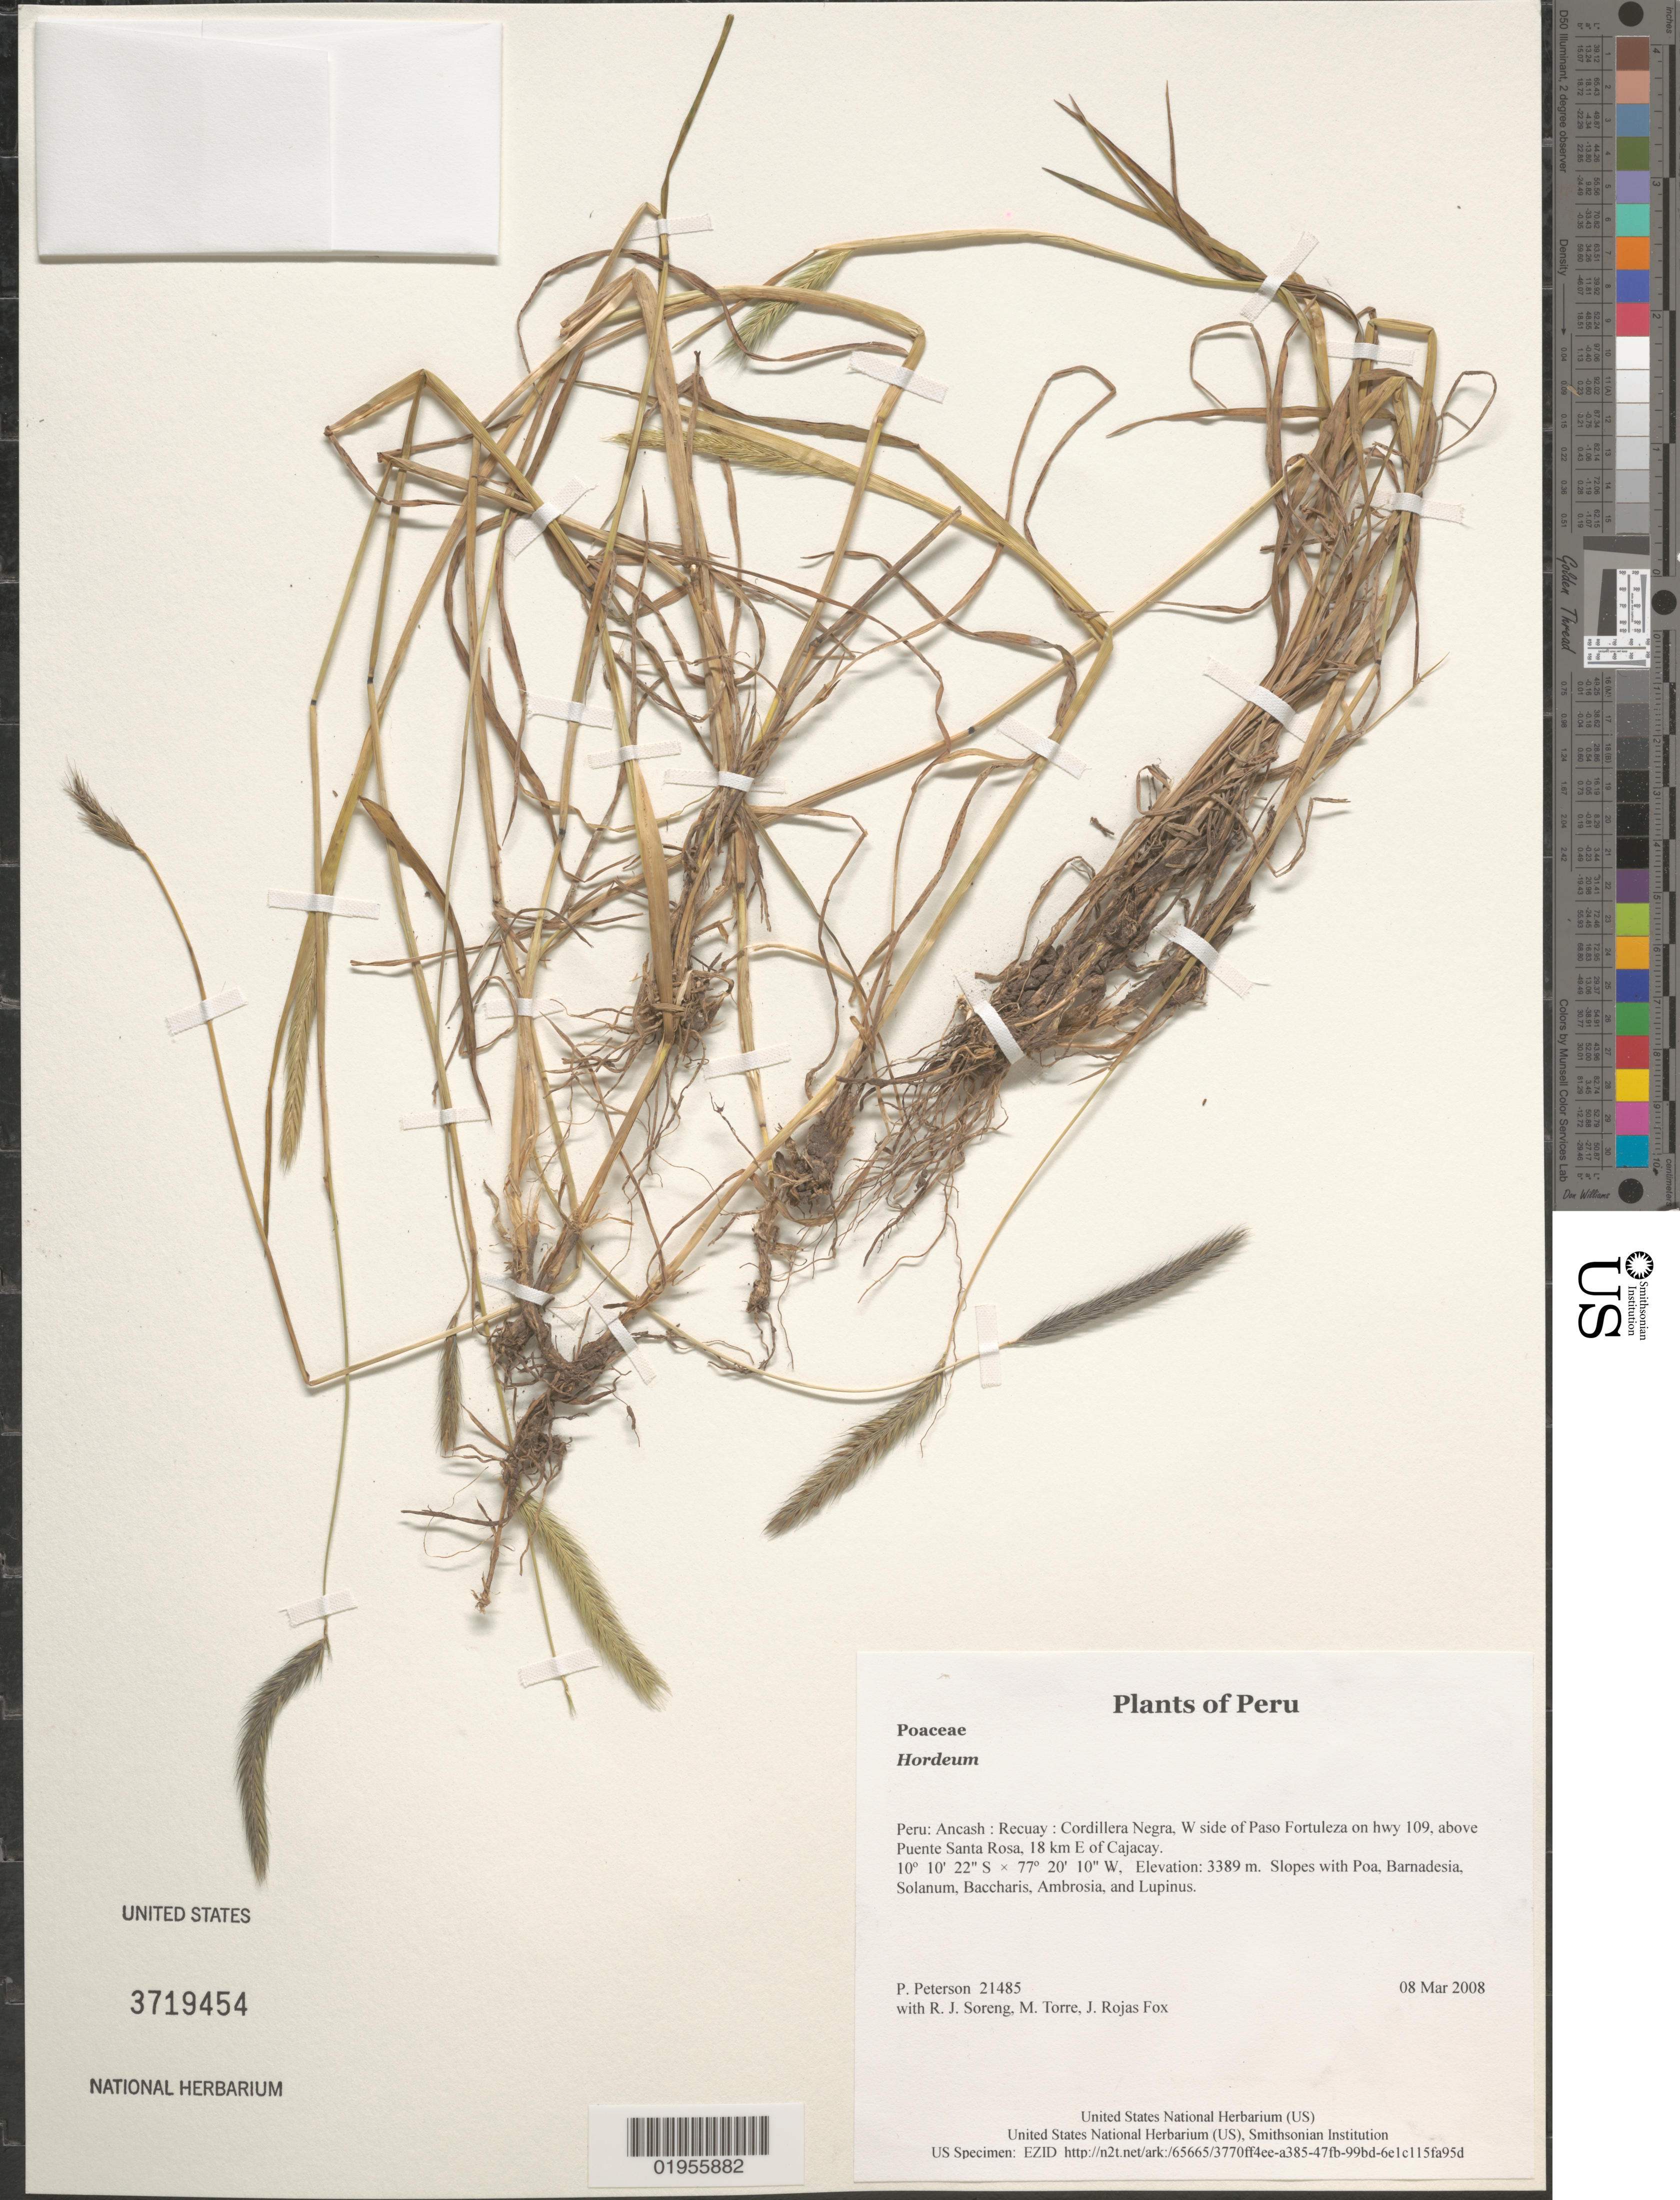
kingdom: Plantae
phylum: Tracheophyta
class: Liliopsida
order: Poales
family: Poaceae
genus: Hordeum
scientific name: Hordeum sp.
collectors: P. M. Peterson, R. J. Soreng, M. Torre & J. Rojas Fox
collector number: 21485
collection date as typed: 08 Mar 2008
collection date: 2008-03-08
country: Peru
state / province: Ancash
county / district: Recuay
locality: Cordillera Negra, W side of Paso Fortuleza on hwy 109, above Puente Santa Rosa, 18 km E of Cajacay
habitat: Slopes with Poa, Barnadesia, Solanum, Baccharis, Ambrosia, and Lupinus.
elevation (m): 3389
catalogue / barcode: US 3719454